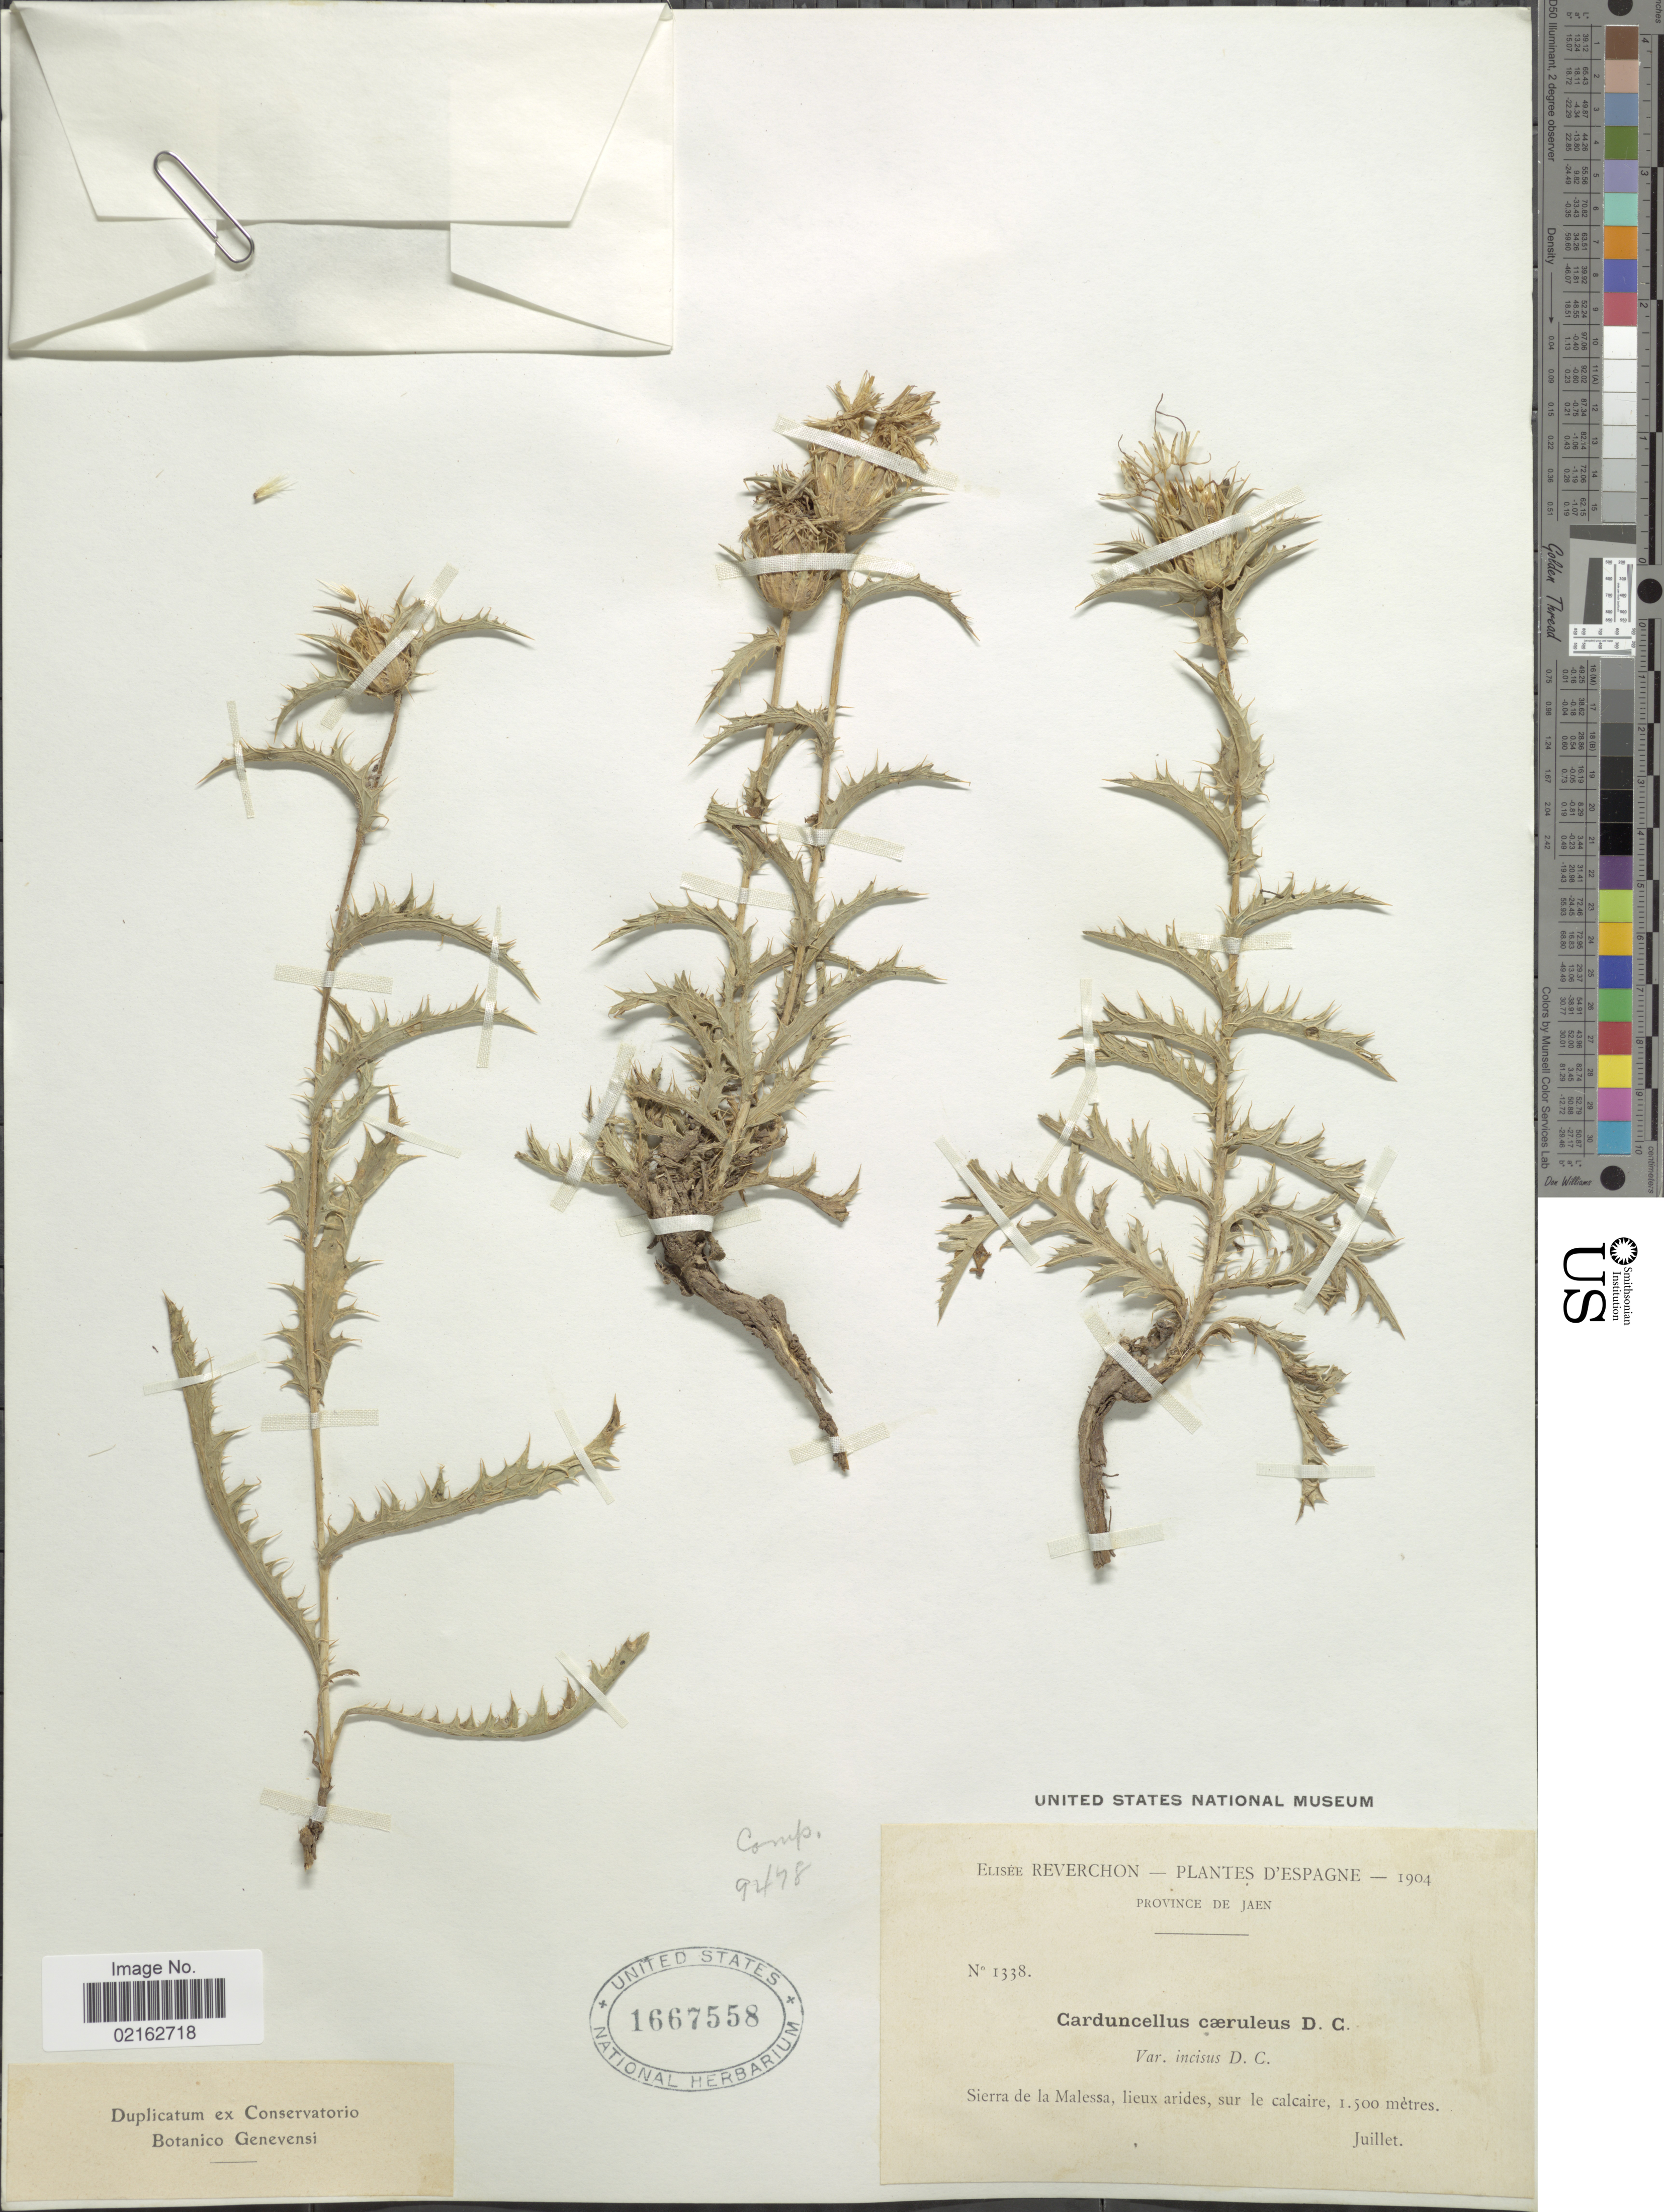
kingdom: Plantae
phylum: Tracheophyta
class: Magnoliopsida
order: Asterales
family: Asteraceae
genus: Carduncellus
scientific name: Carduncellus caeruleus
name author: (L.) DC.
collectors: E. Reverchon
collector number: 1338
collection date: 1904-07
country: Spain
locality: Province de Jaen, Sierra de la Malessa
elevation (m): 1500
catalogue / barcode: US 1667558